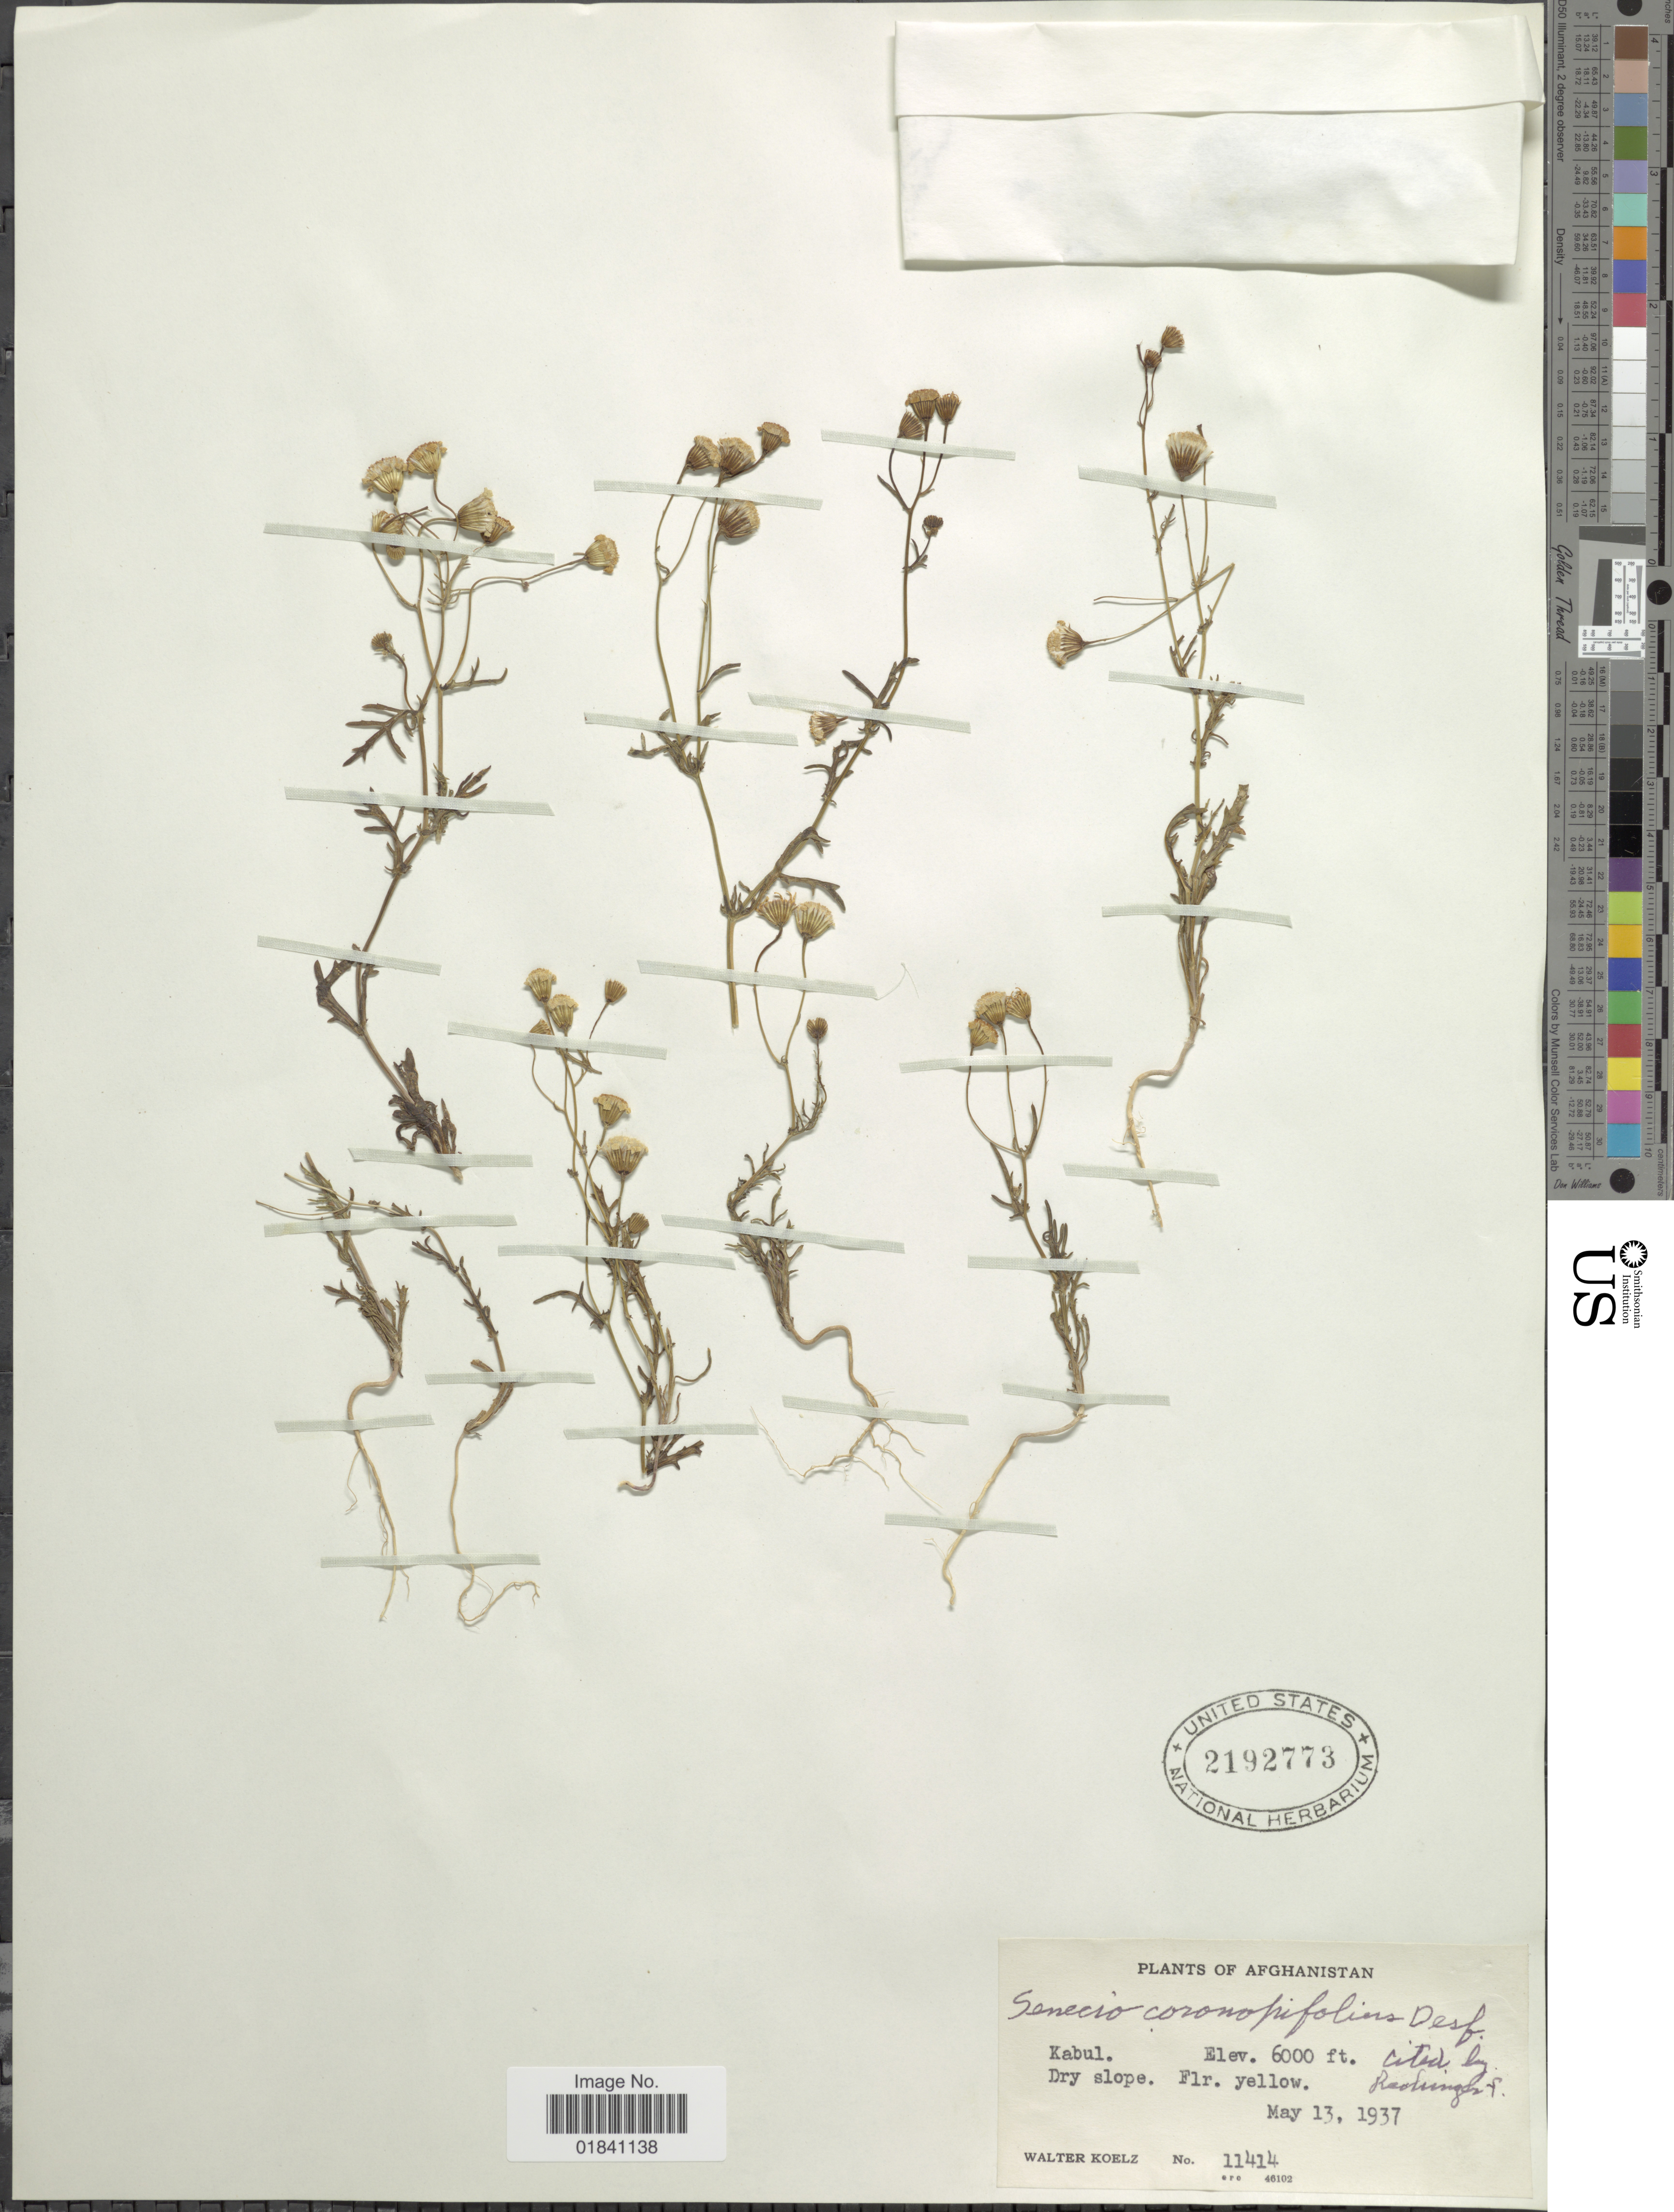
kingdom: Plantae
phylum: Tracheophyta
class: Magnoliopsida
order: Asterales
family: Asteraceae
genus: Senecio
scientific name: Senecio coronopifolius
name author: Desf.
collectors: W. N. Koelz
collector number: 11414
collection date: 1937-05-13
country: Afghanistan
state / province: Kabul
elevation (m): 1829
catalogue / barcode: US 2192773